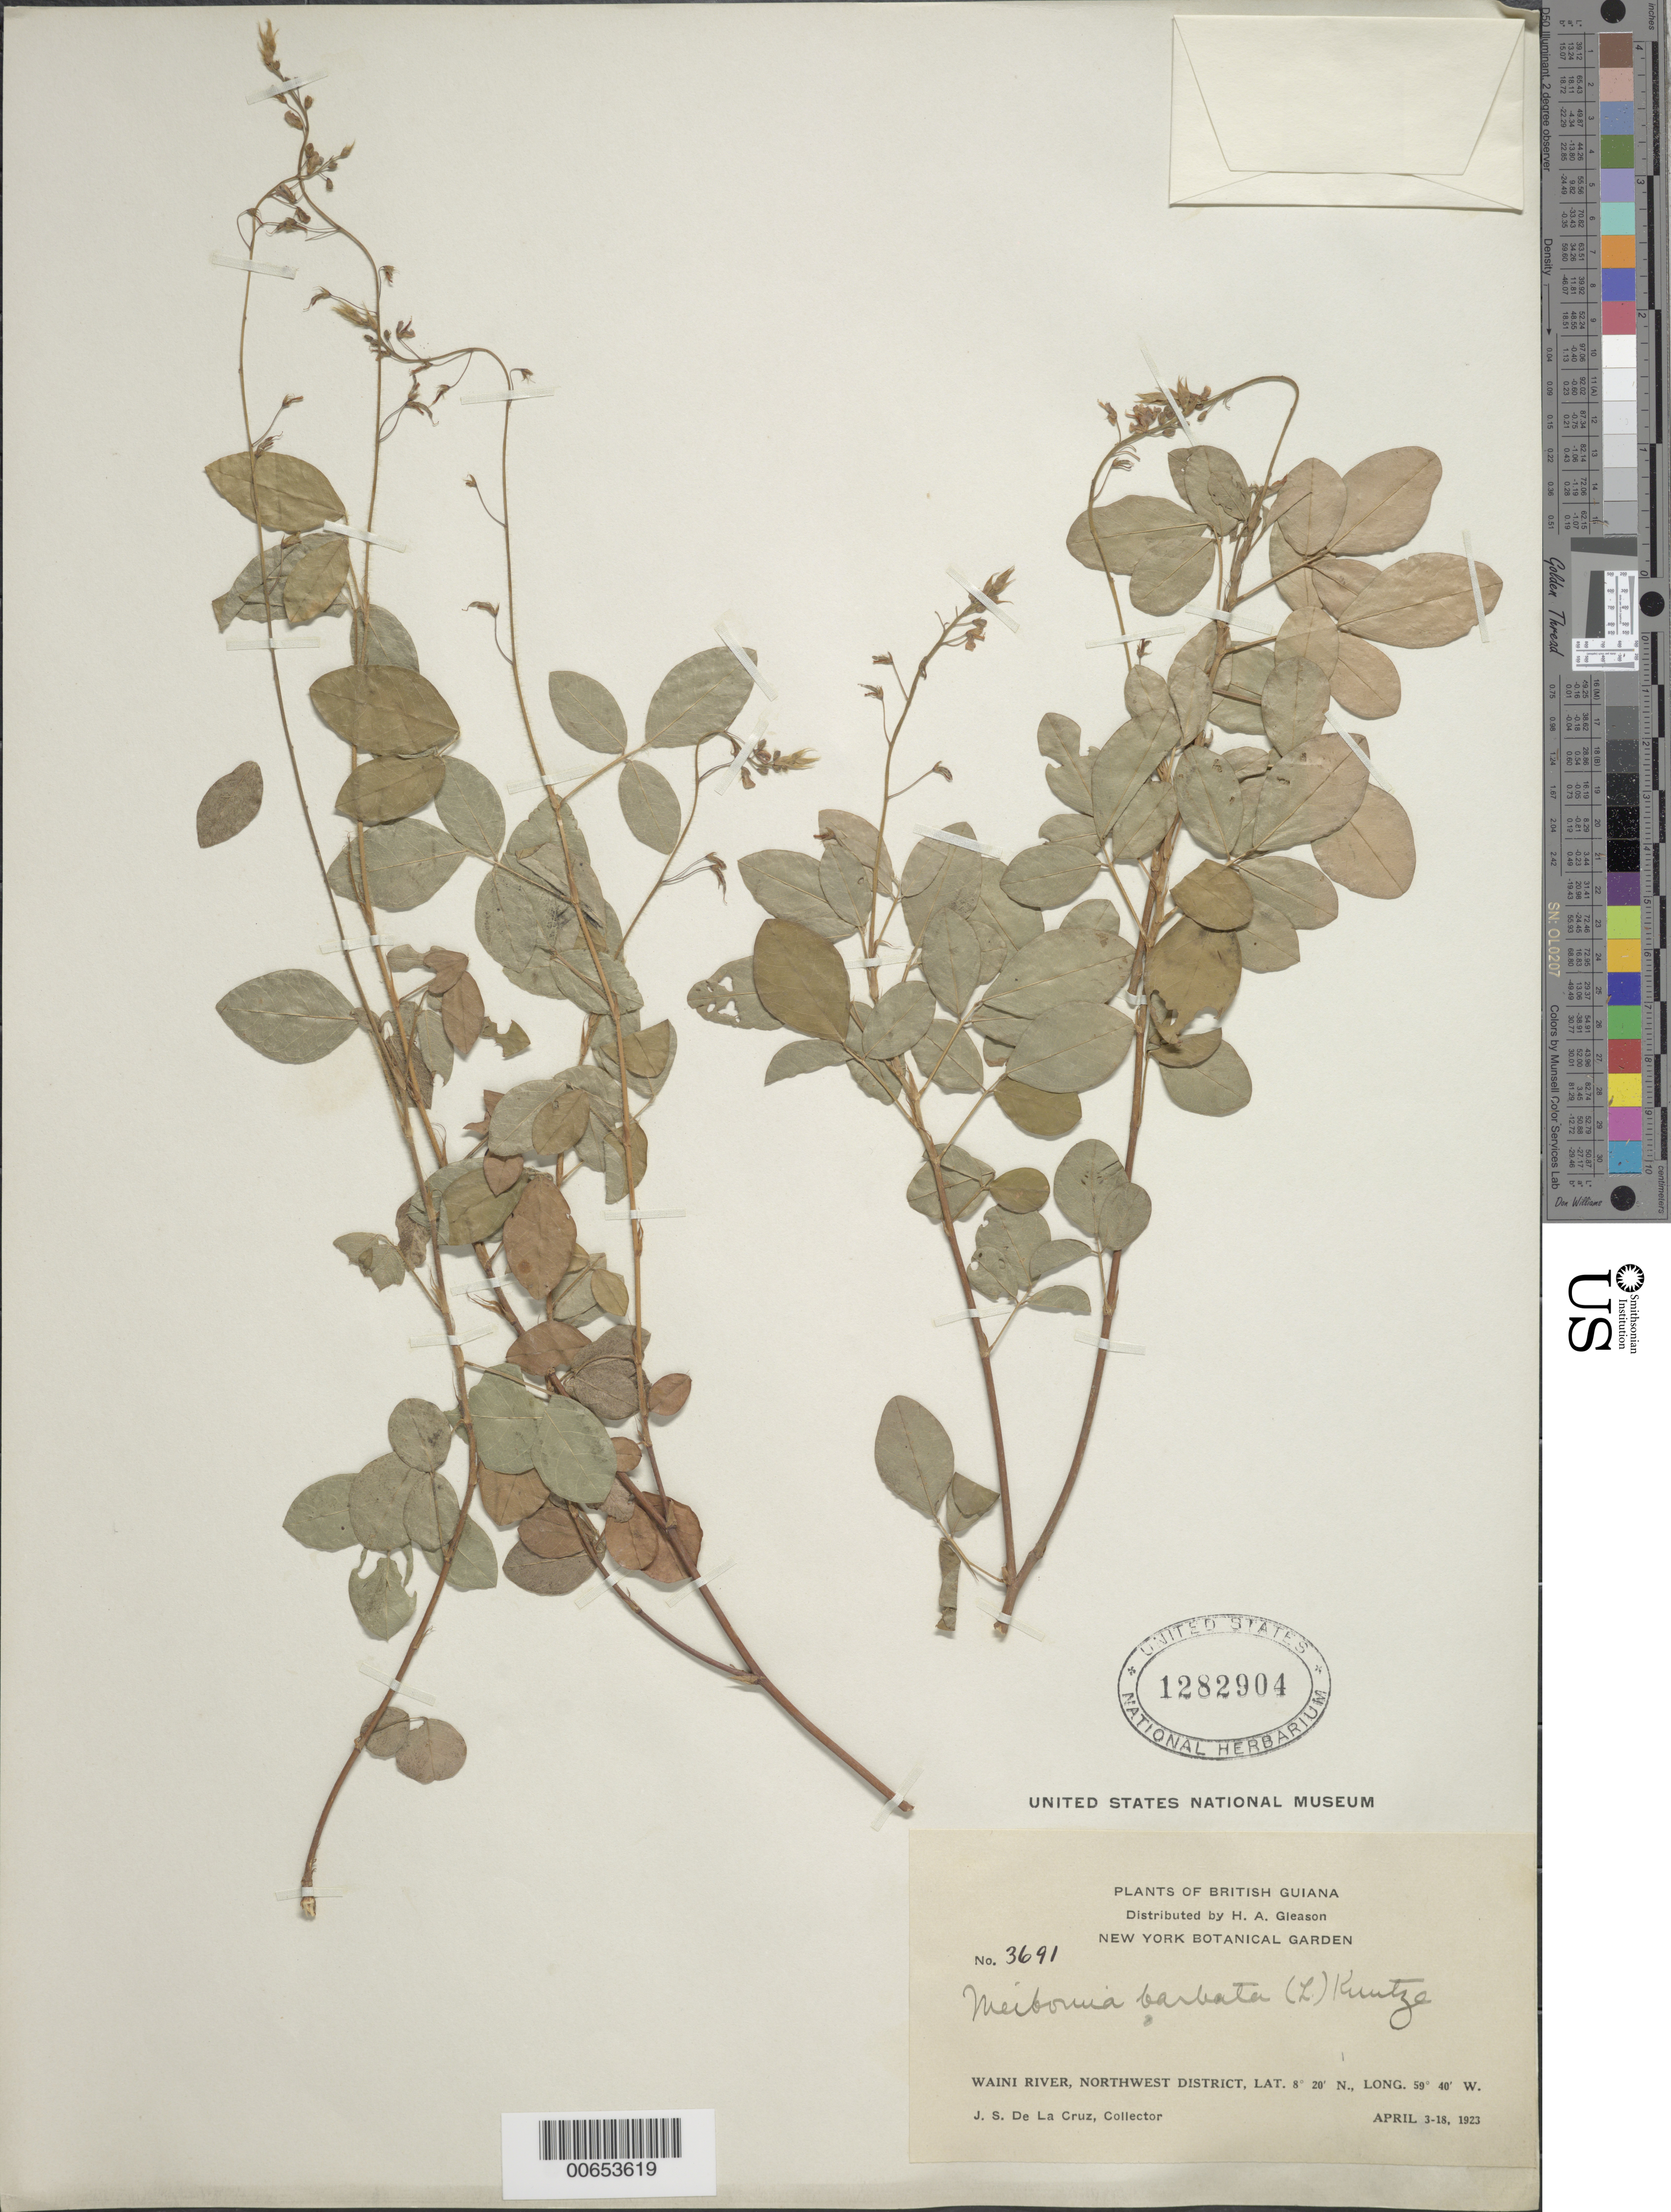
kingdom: Plantae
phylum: Tracheophyta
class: Magnoliopsida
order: Fabales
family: Fabaceae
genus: Grona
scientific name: Grona barbata var. barbata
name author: (L.) H. Ohashi & K. Ohashi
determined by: Strong, Mark T., (BOT), Smithsonian Institution - National Museum of Natural History (UNITED STATES)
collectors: J. S. de la Cruz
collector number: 3691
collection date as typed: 3-Apr-23 to 18-Apr-23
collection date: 1923-04-03/1923-04-18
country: Guyana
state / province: Barima-Waini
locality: Waini R., NW District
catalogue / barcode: US 1282904